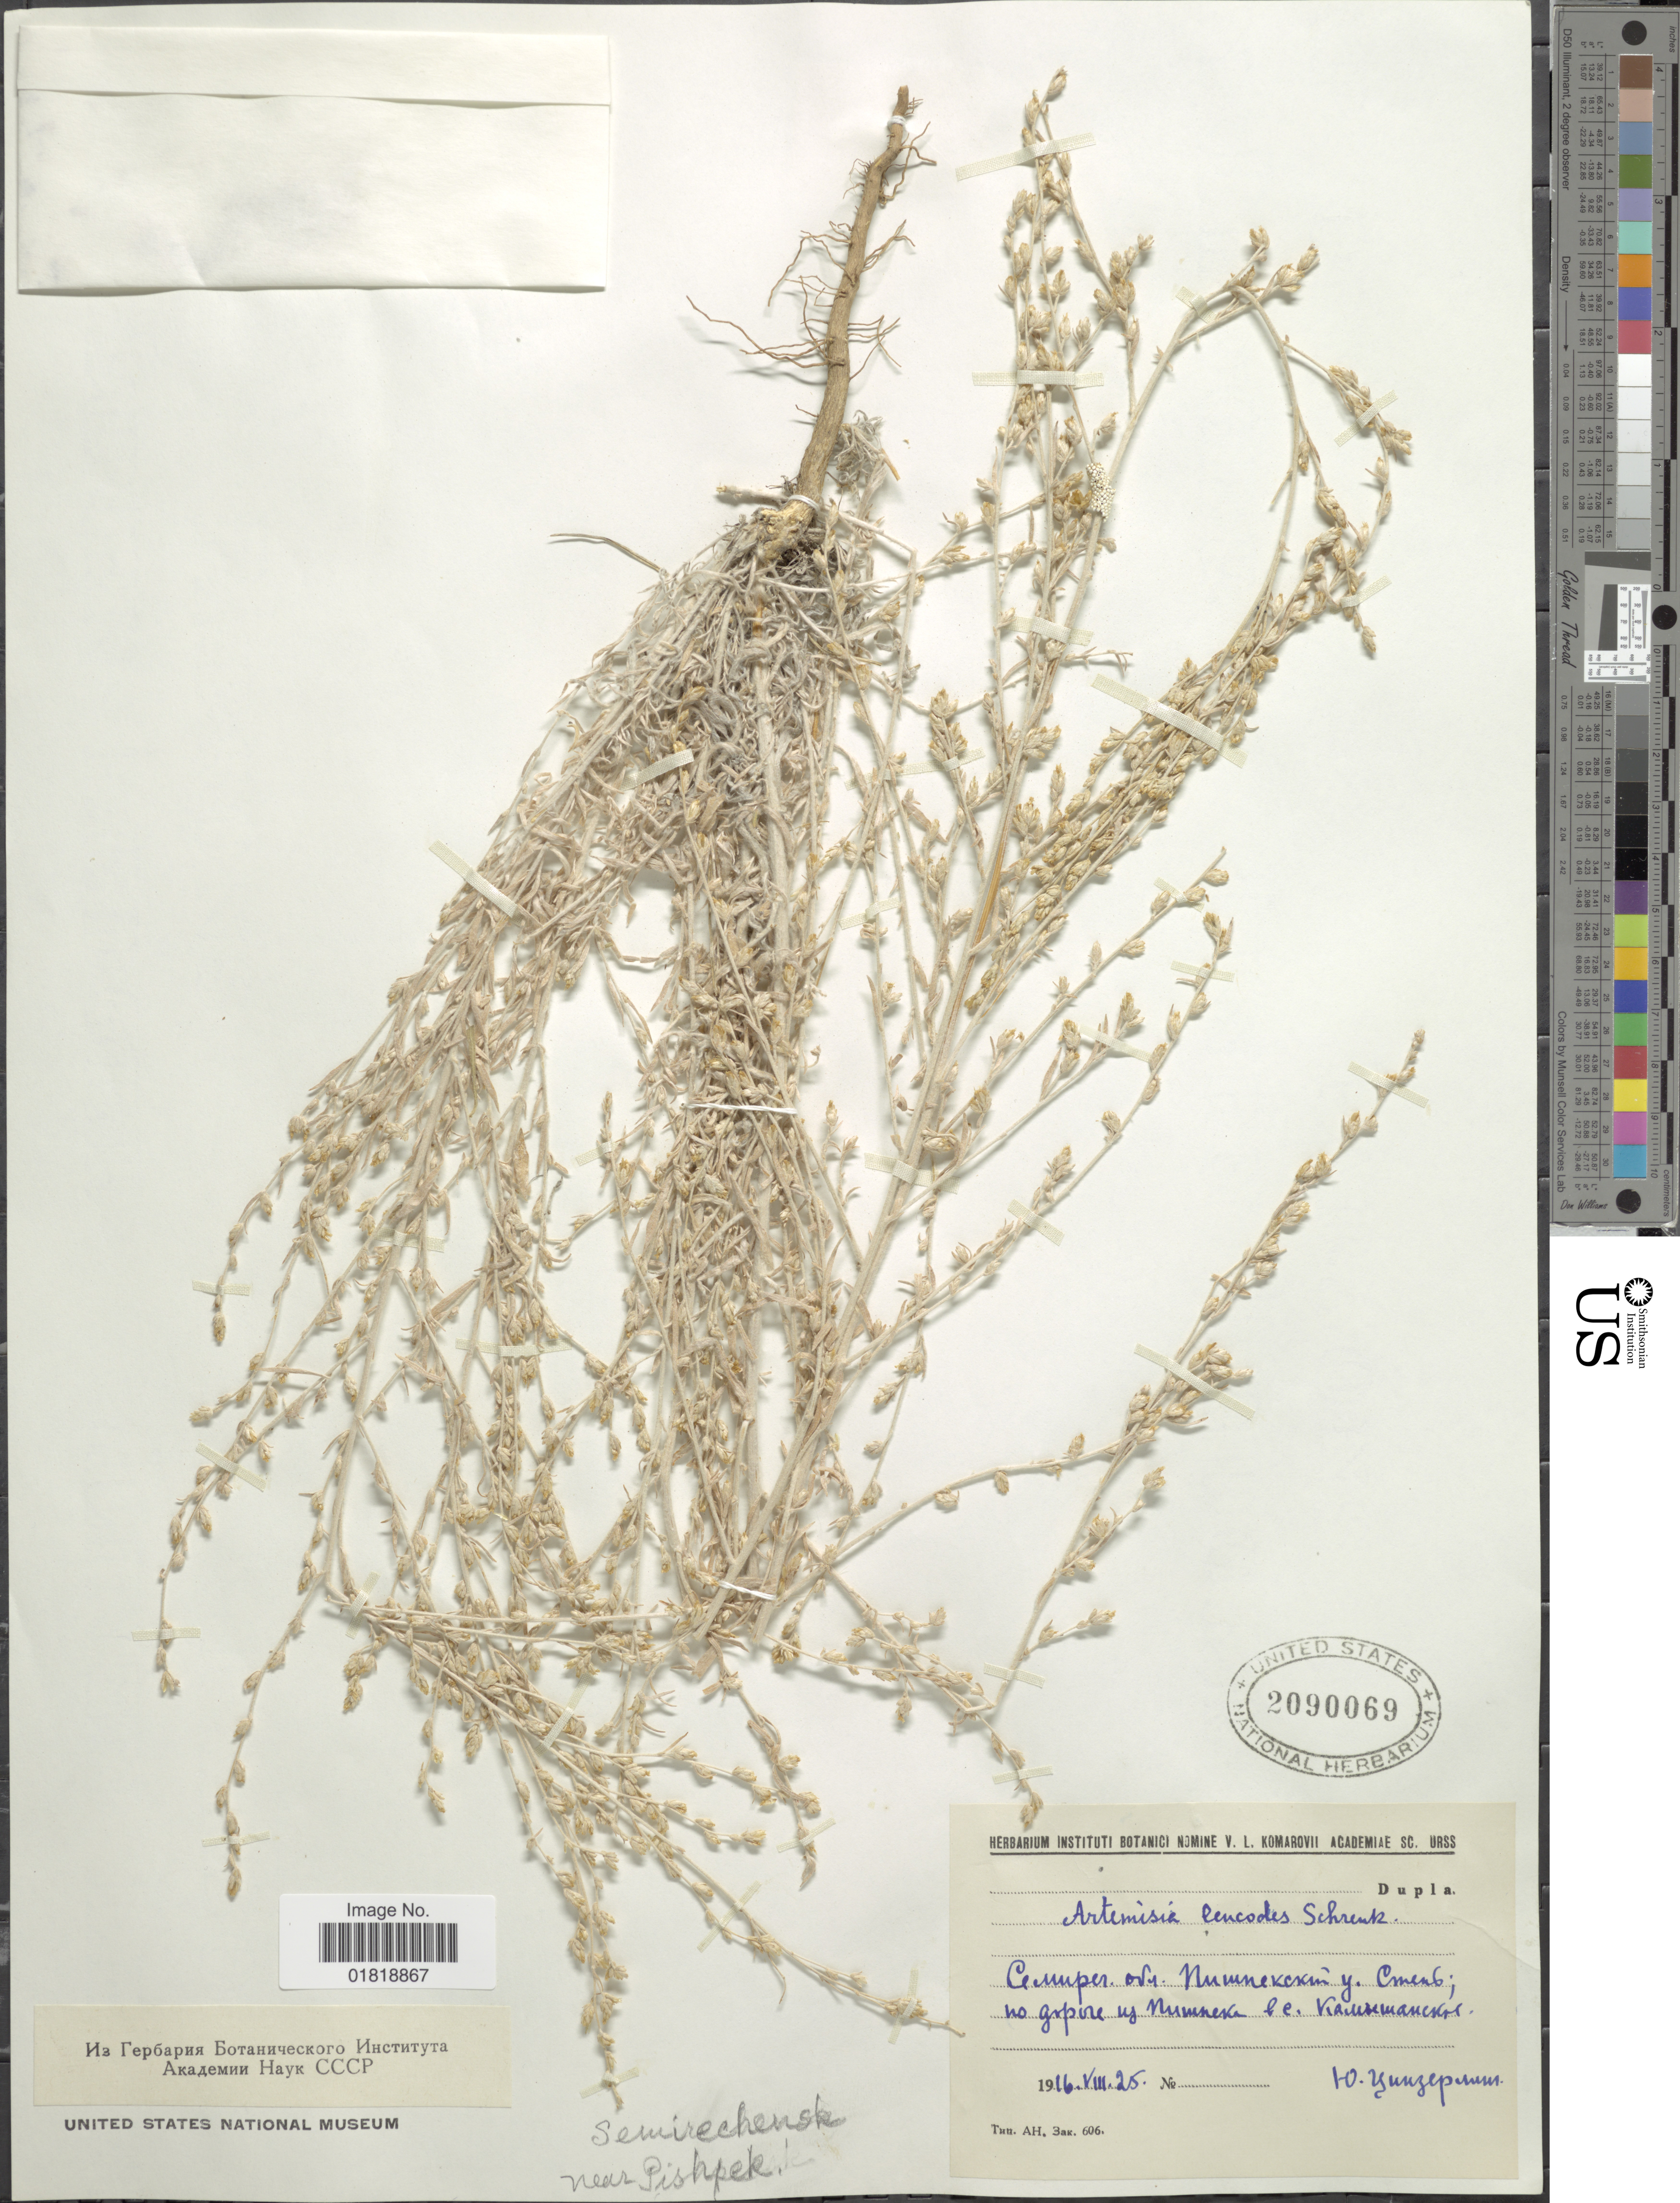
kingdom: Plantae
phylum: Tracheophyta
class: Magnoliopsida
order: Asterales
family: Asteraceae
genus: Artemisia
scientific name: Artemisia leucodes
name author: Schrenk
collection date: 1916-08-25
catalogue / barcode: US 2090069